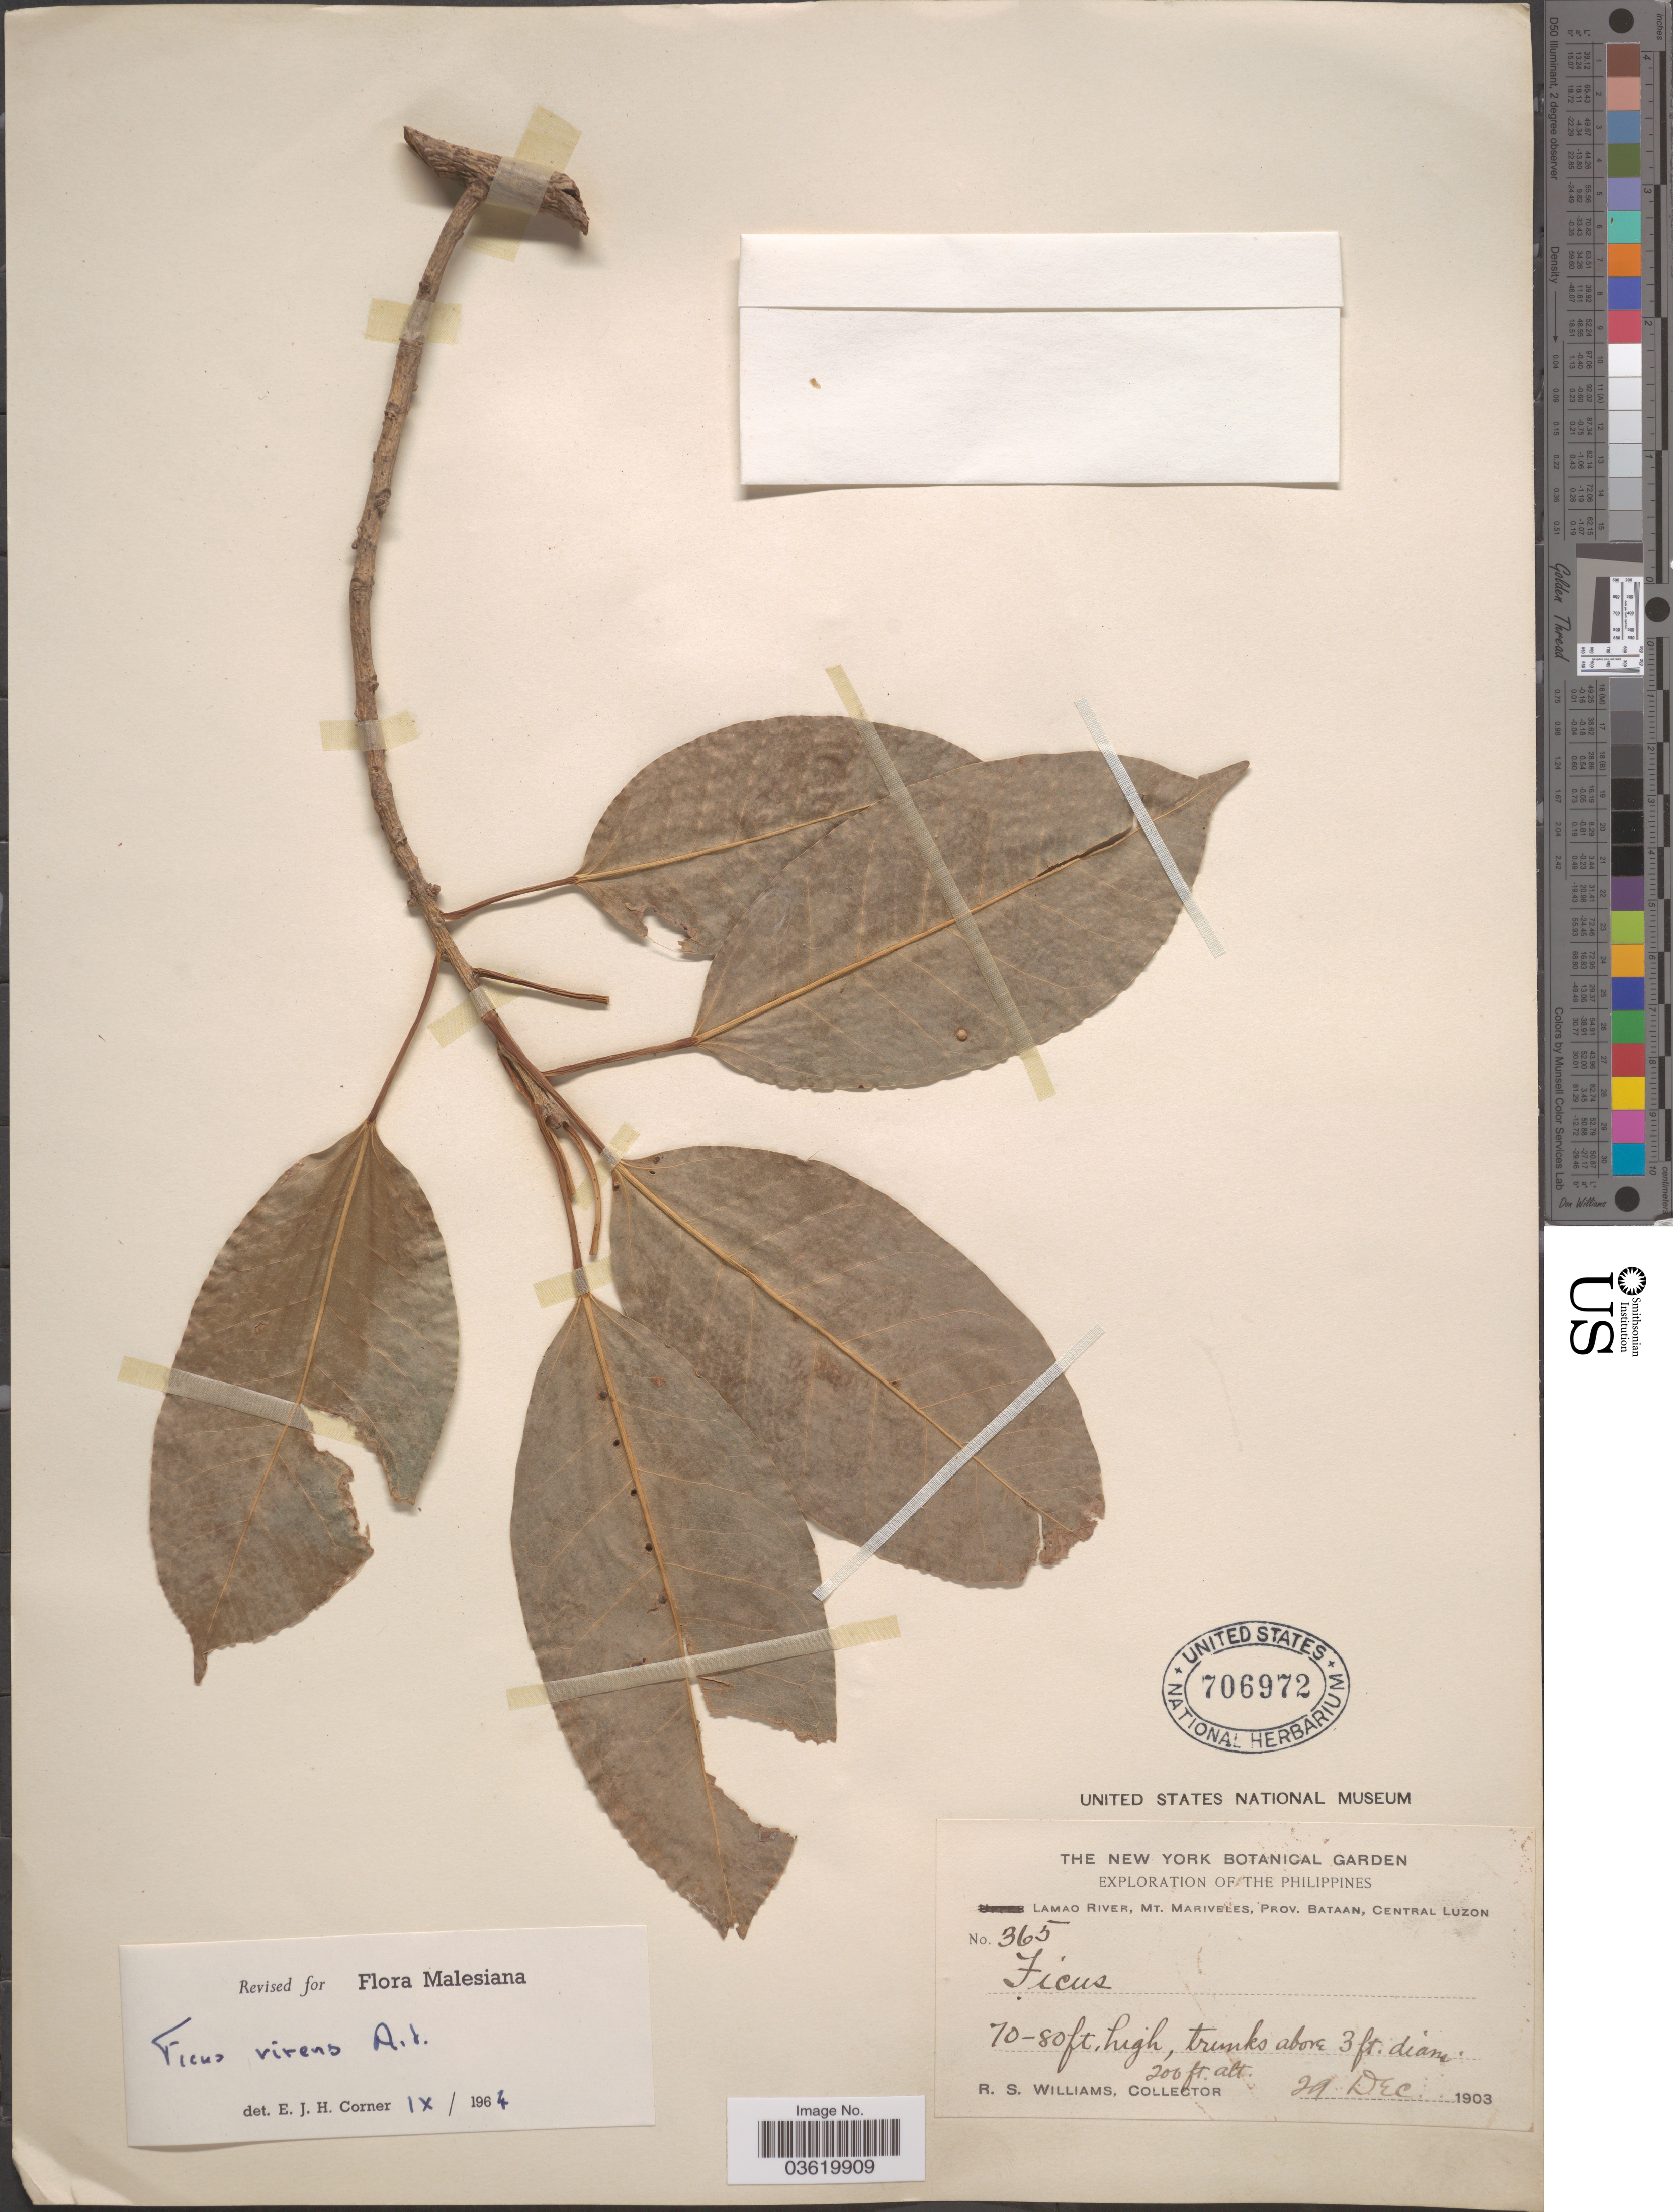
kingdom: Plantae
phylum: Tracheophyta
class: Magnoliopsida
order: Rosales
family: Moraceae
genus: Ficus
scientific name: Ficus virens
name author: Aiton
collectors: R. S. Williams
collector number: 365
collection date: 1903-12-29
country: Philippines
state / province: Central Luzon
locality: Lamao River, Mt. Mariveles, Prov. Bataan.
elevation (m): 61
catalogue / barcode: US 706972